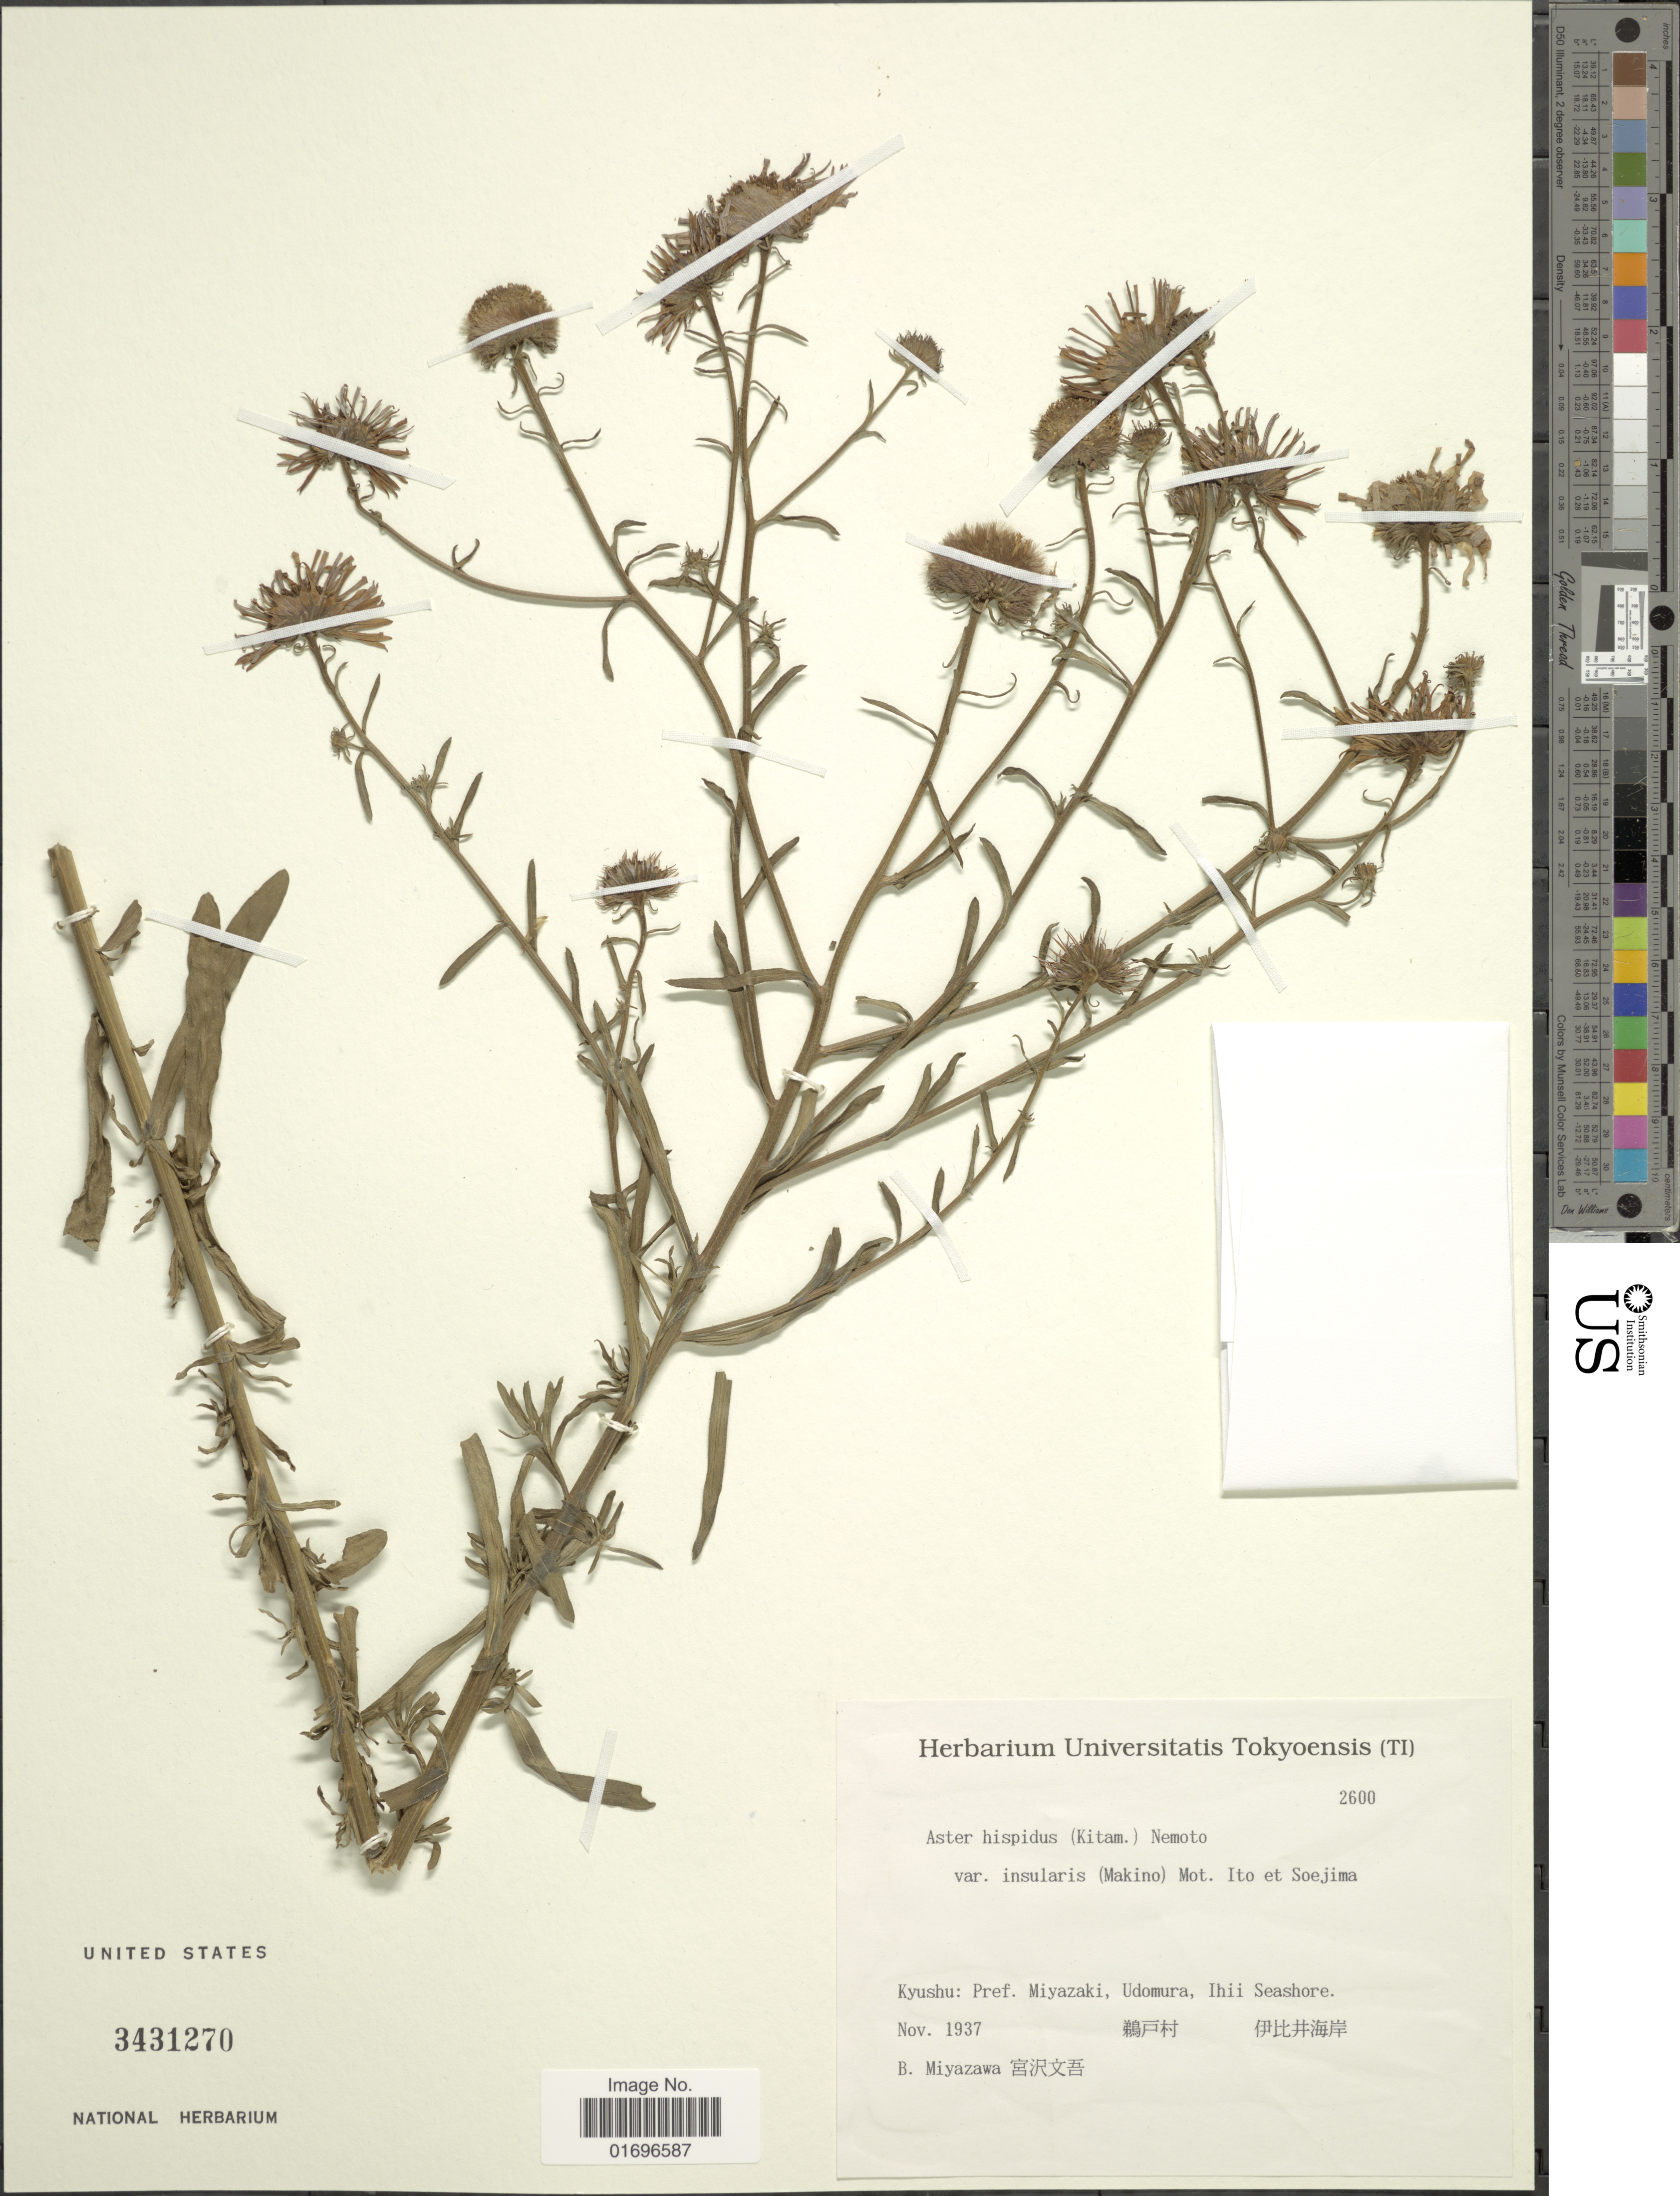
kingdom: Plantae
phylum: Tracheophyta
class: Magnoliopsida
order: Asterales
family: Asteraceae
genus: Aster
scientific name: Aster hispidus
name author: Thunb.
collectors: B. Miyazawa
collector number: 2600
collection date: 1937-11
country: Japan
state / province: Miyazaki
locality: Kyushu: Pref. Miyazaki, Udomura, Ihii Seashore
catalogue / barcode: US 3431270